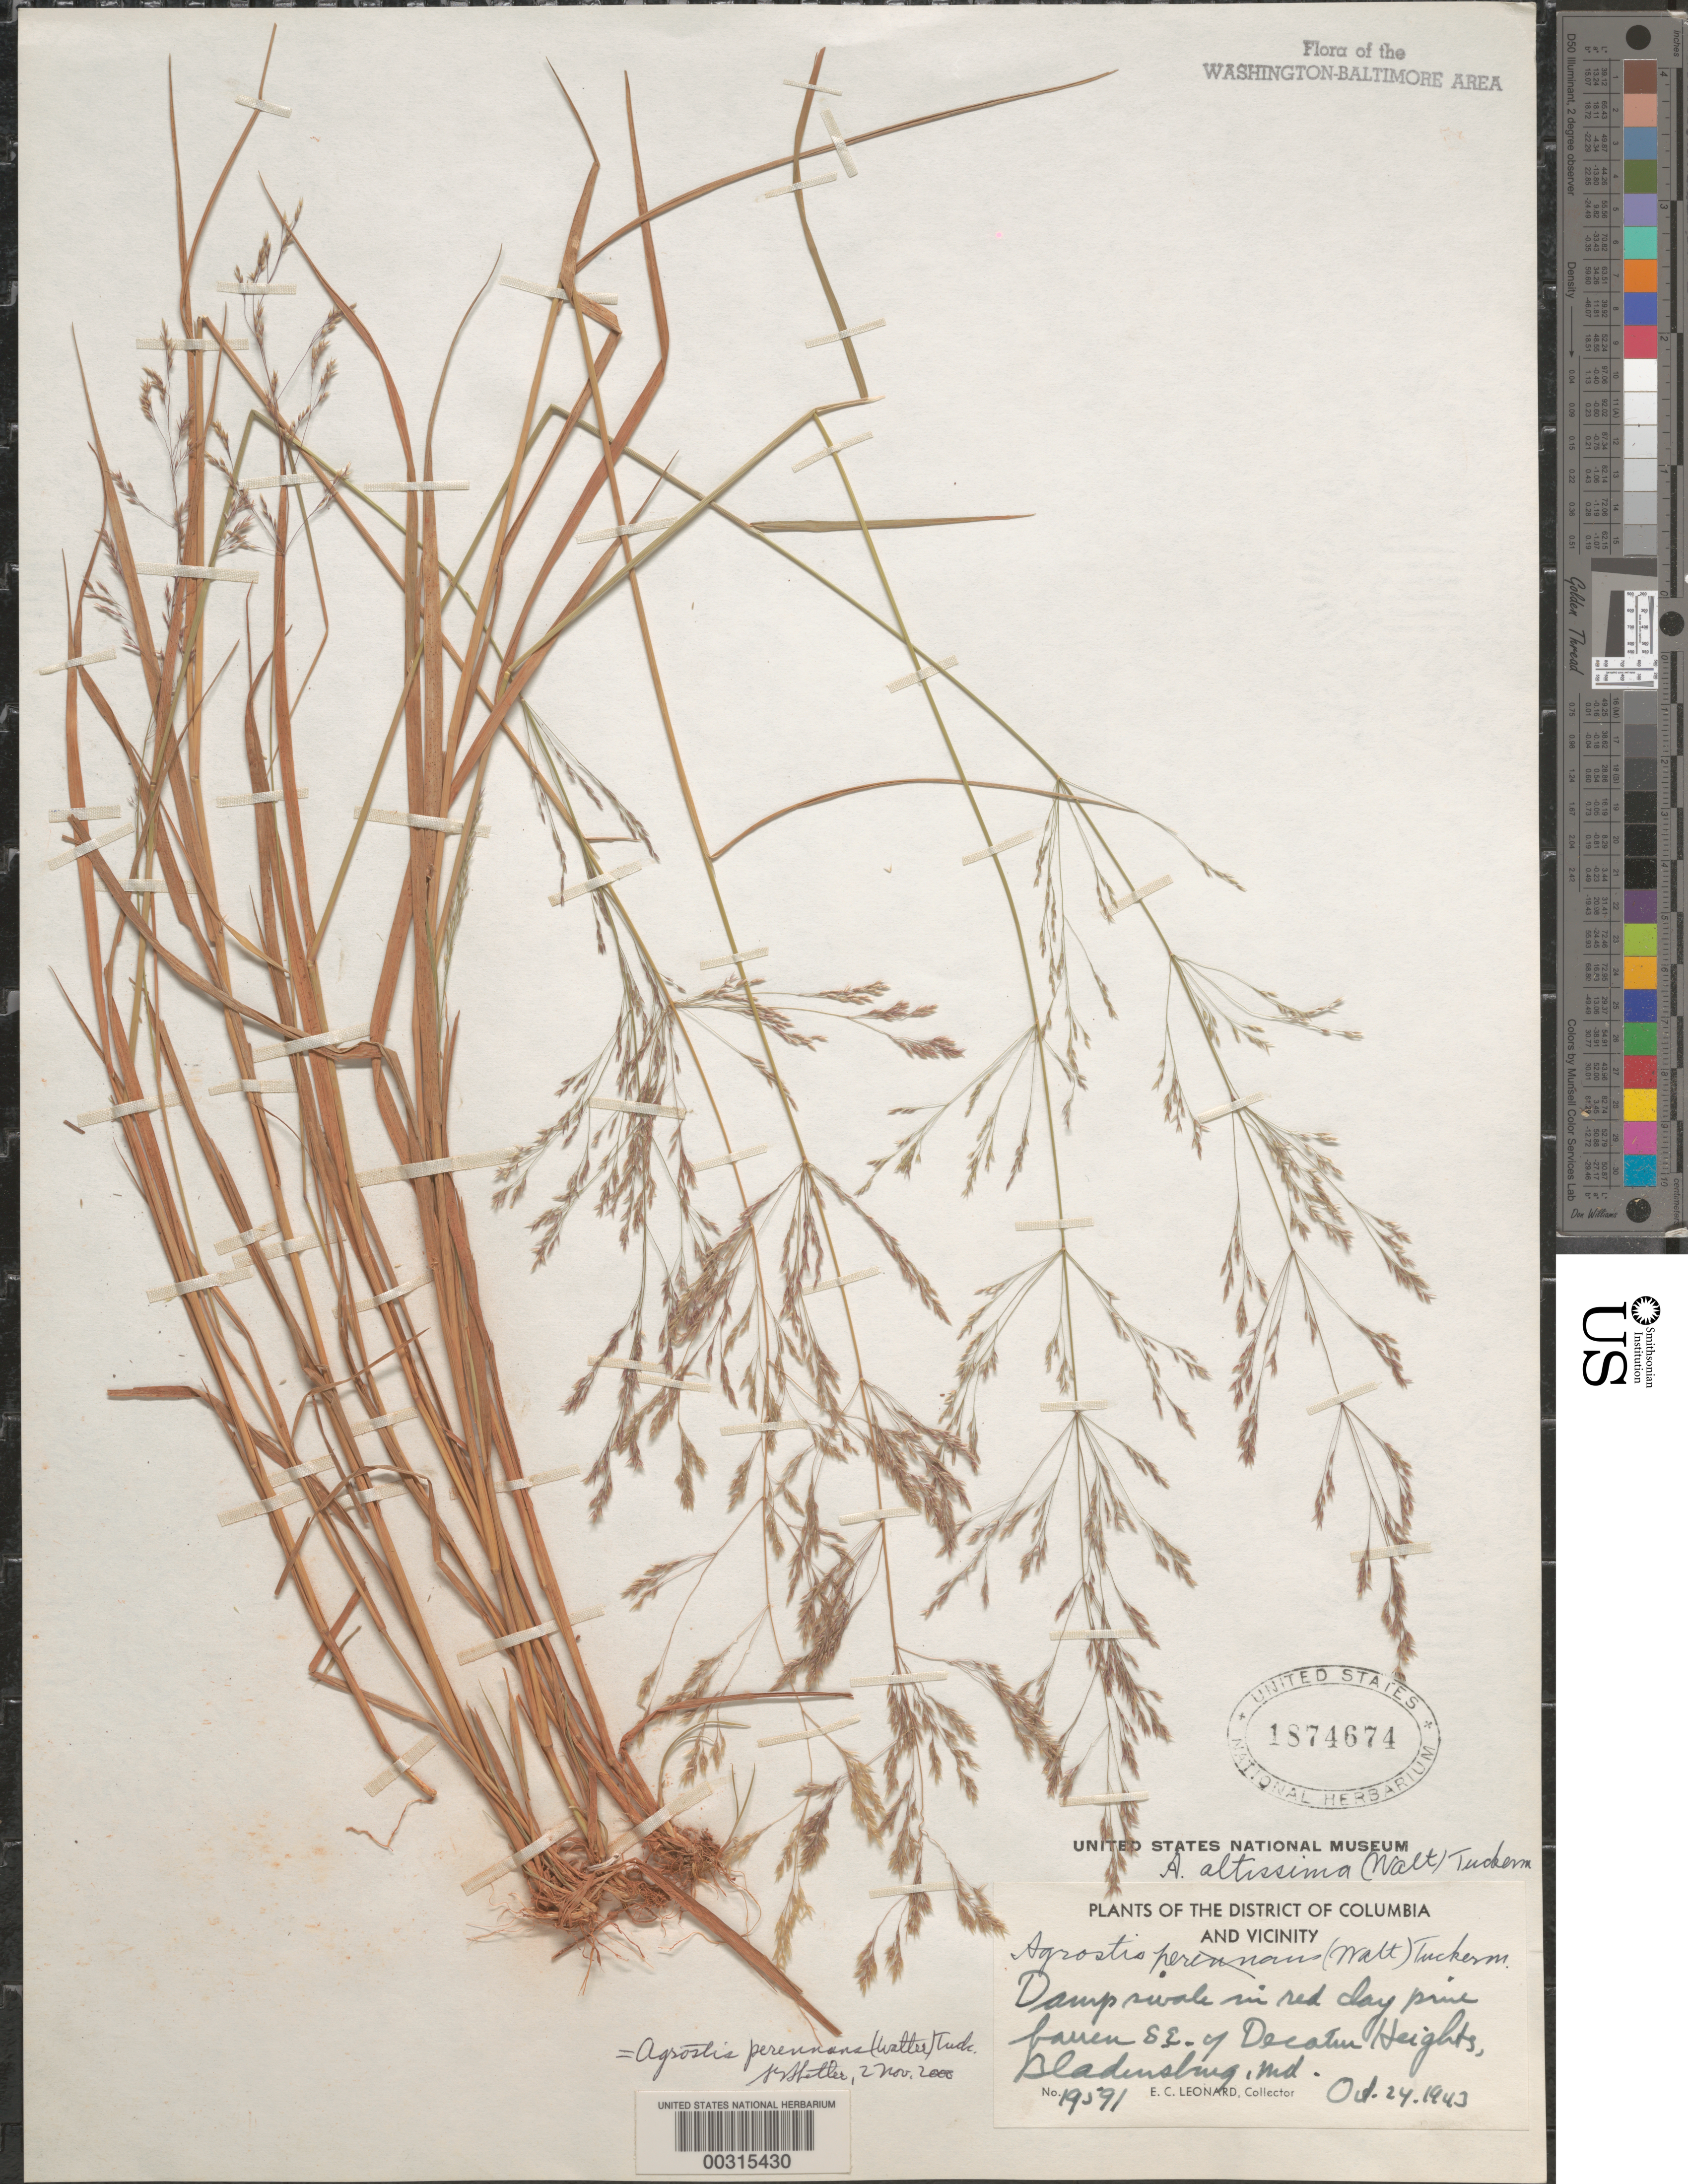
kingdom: Plantae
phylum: Tracheophyta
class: Liliopsida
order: Poales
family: Poaceae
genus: Agrostis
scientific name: Agrostis perennans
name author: (Walter) Tuck.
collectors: E. C. Leonard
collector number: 19591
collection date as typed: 24 Oct 1943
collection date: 1943-10-24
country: United States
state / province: Maryland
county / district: Prince George's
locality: Southeast of Decatur Heights, Bladensburg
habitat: Damp swale in red clay pine barren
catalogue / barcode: US 1874674